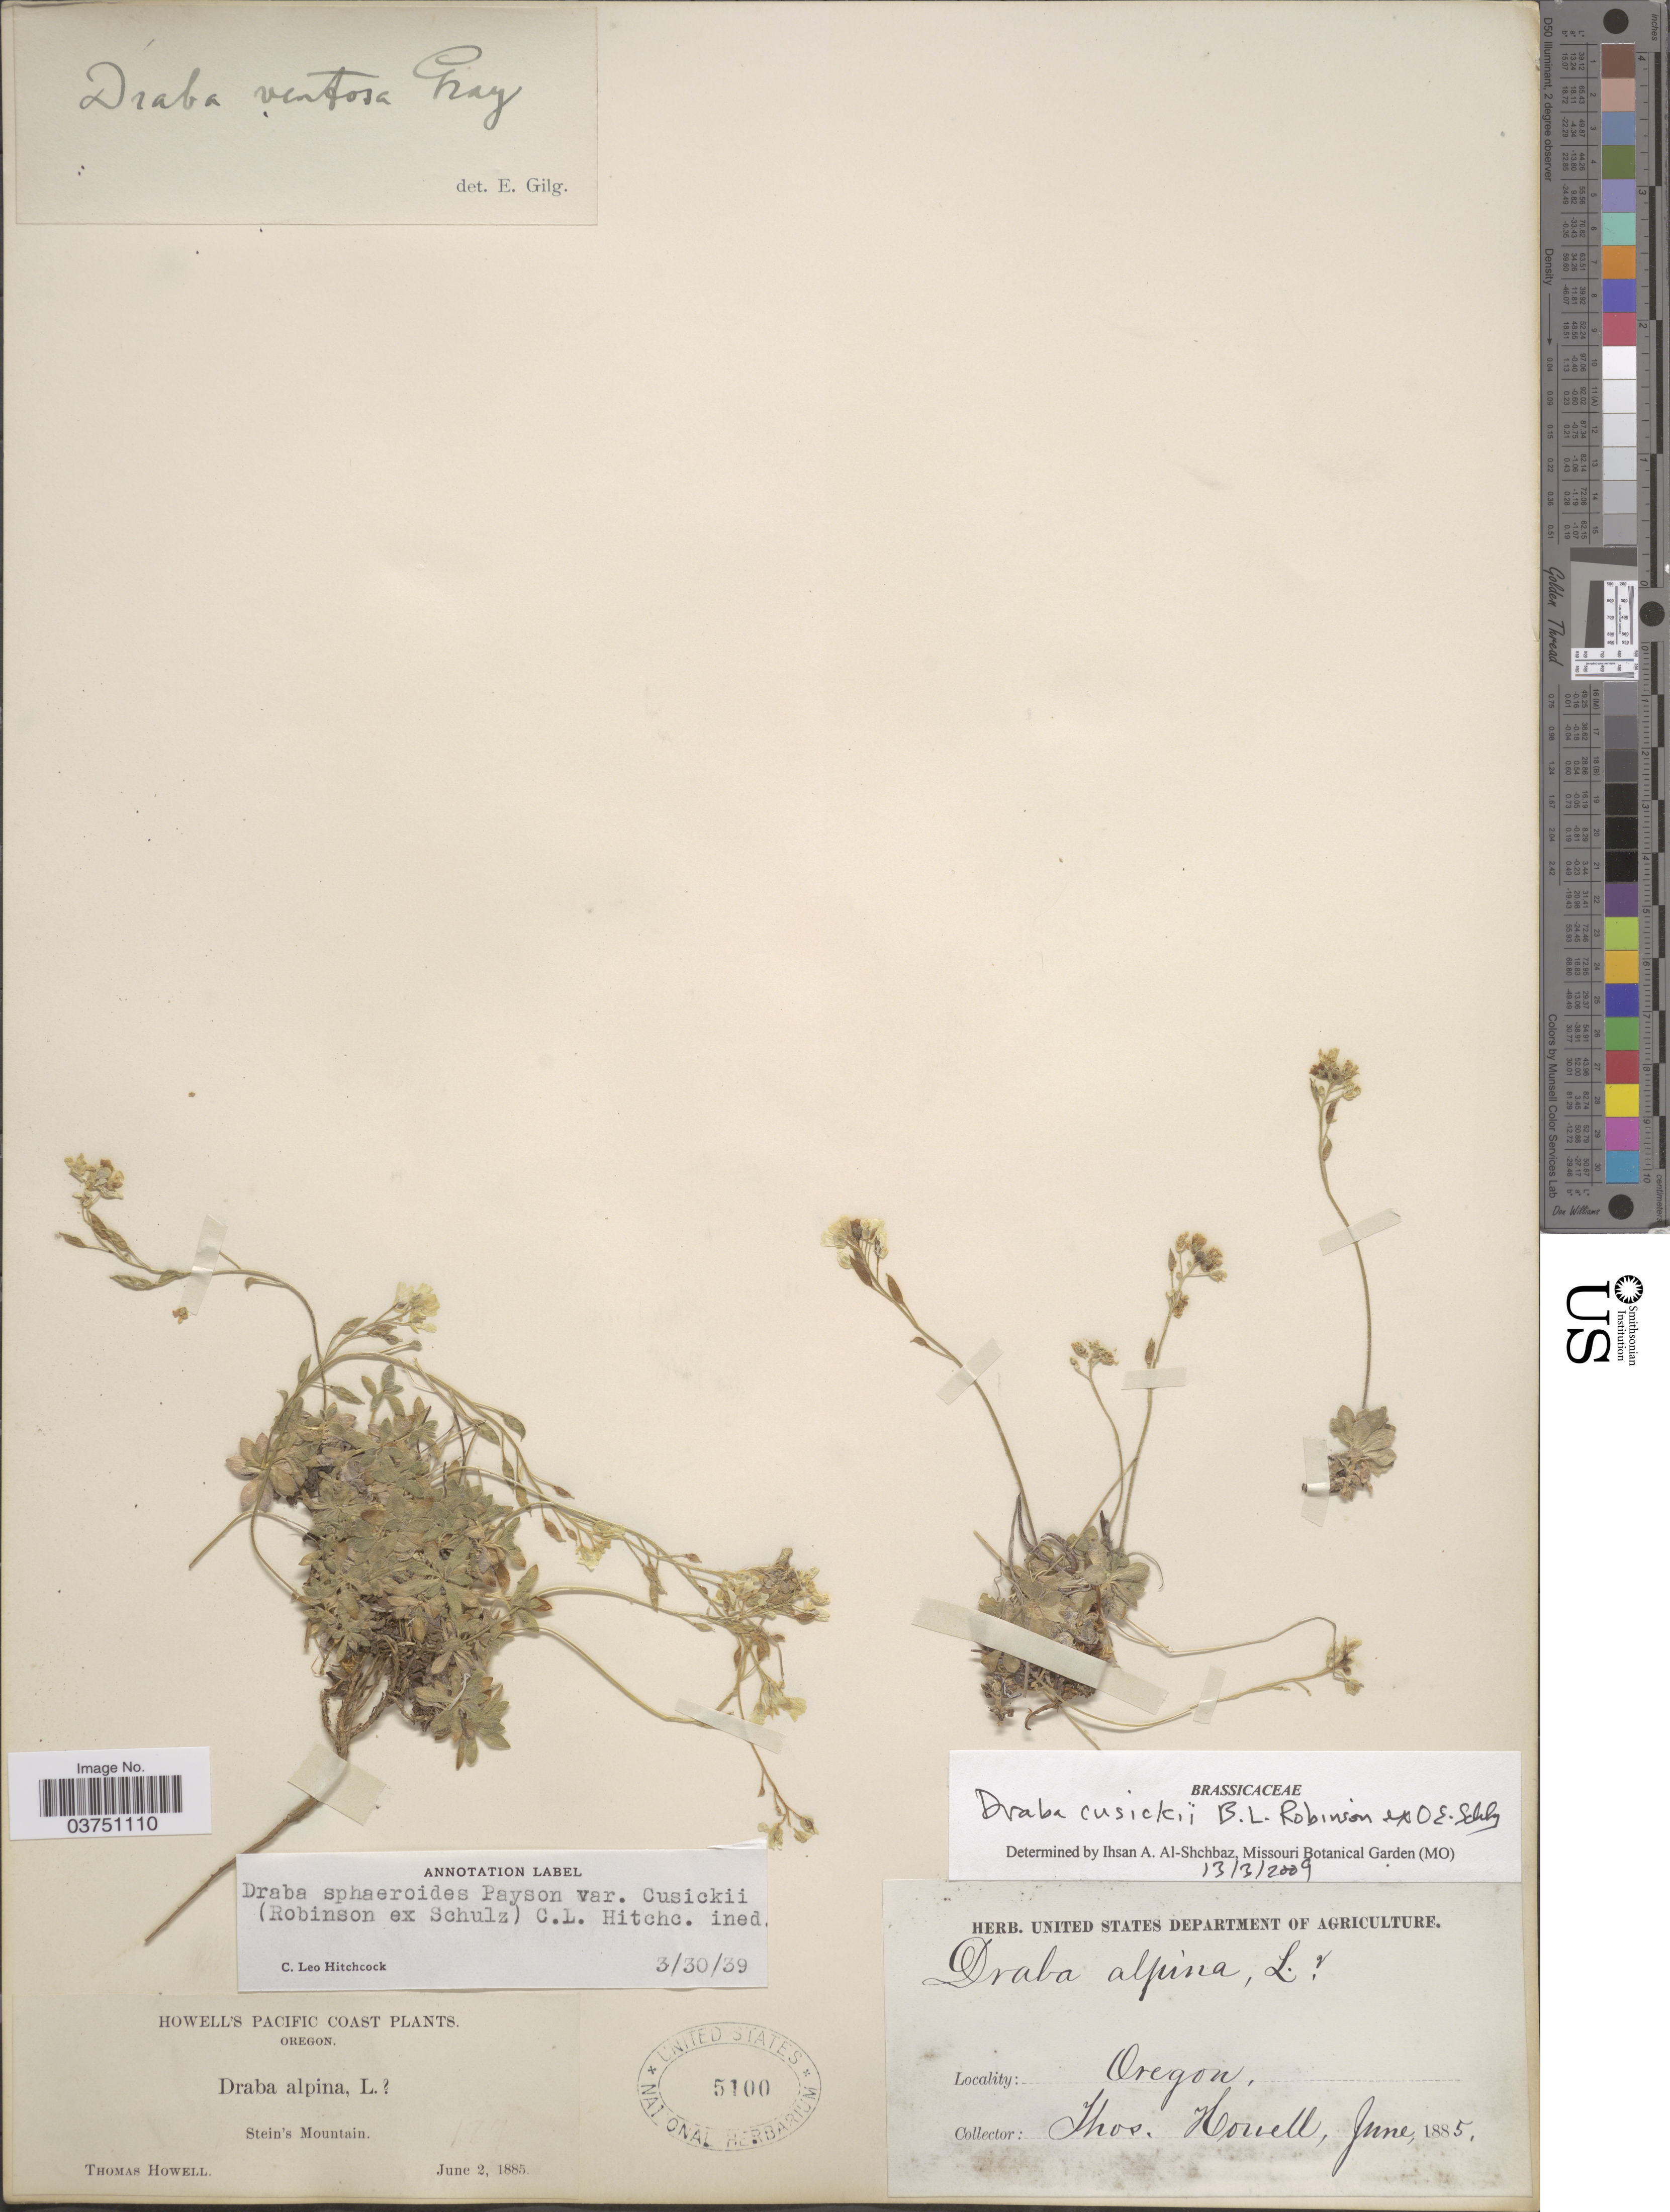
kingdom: Plantae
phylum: Tracheophyta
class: Magnoliopsida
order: Brassicales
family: Brassicaceae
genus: Draba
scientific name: Draba cusickii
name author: B.L. Rob. & O.E. Schulz in Engl.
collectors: T. Howell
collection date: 1885-06-02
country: United States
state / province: Oregon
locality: Pacific Coast. Stein's Mountain.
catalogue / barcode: US 5100